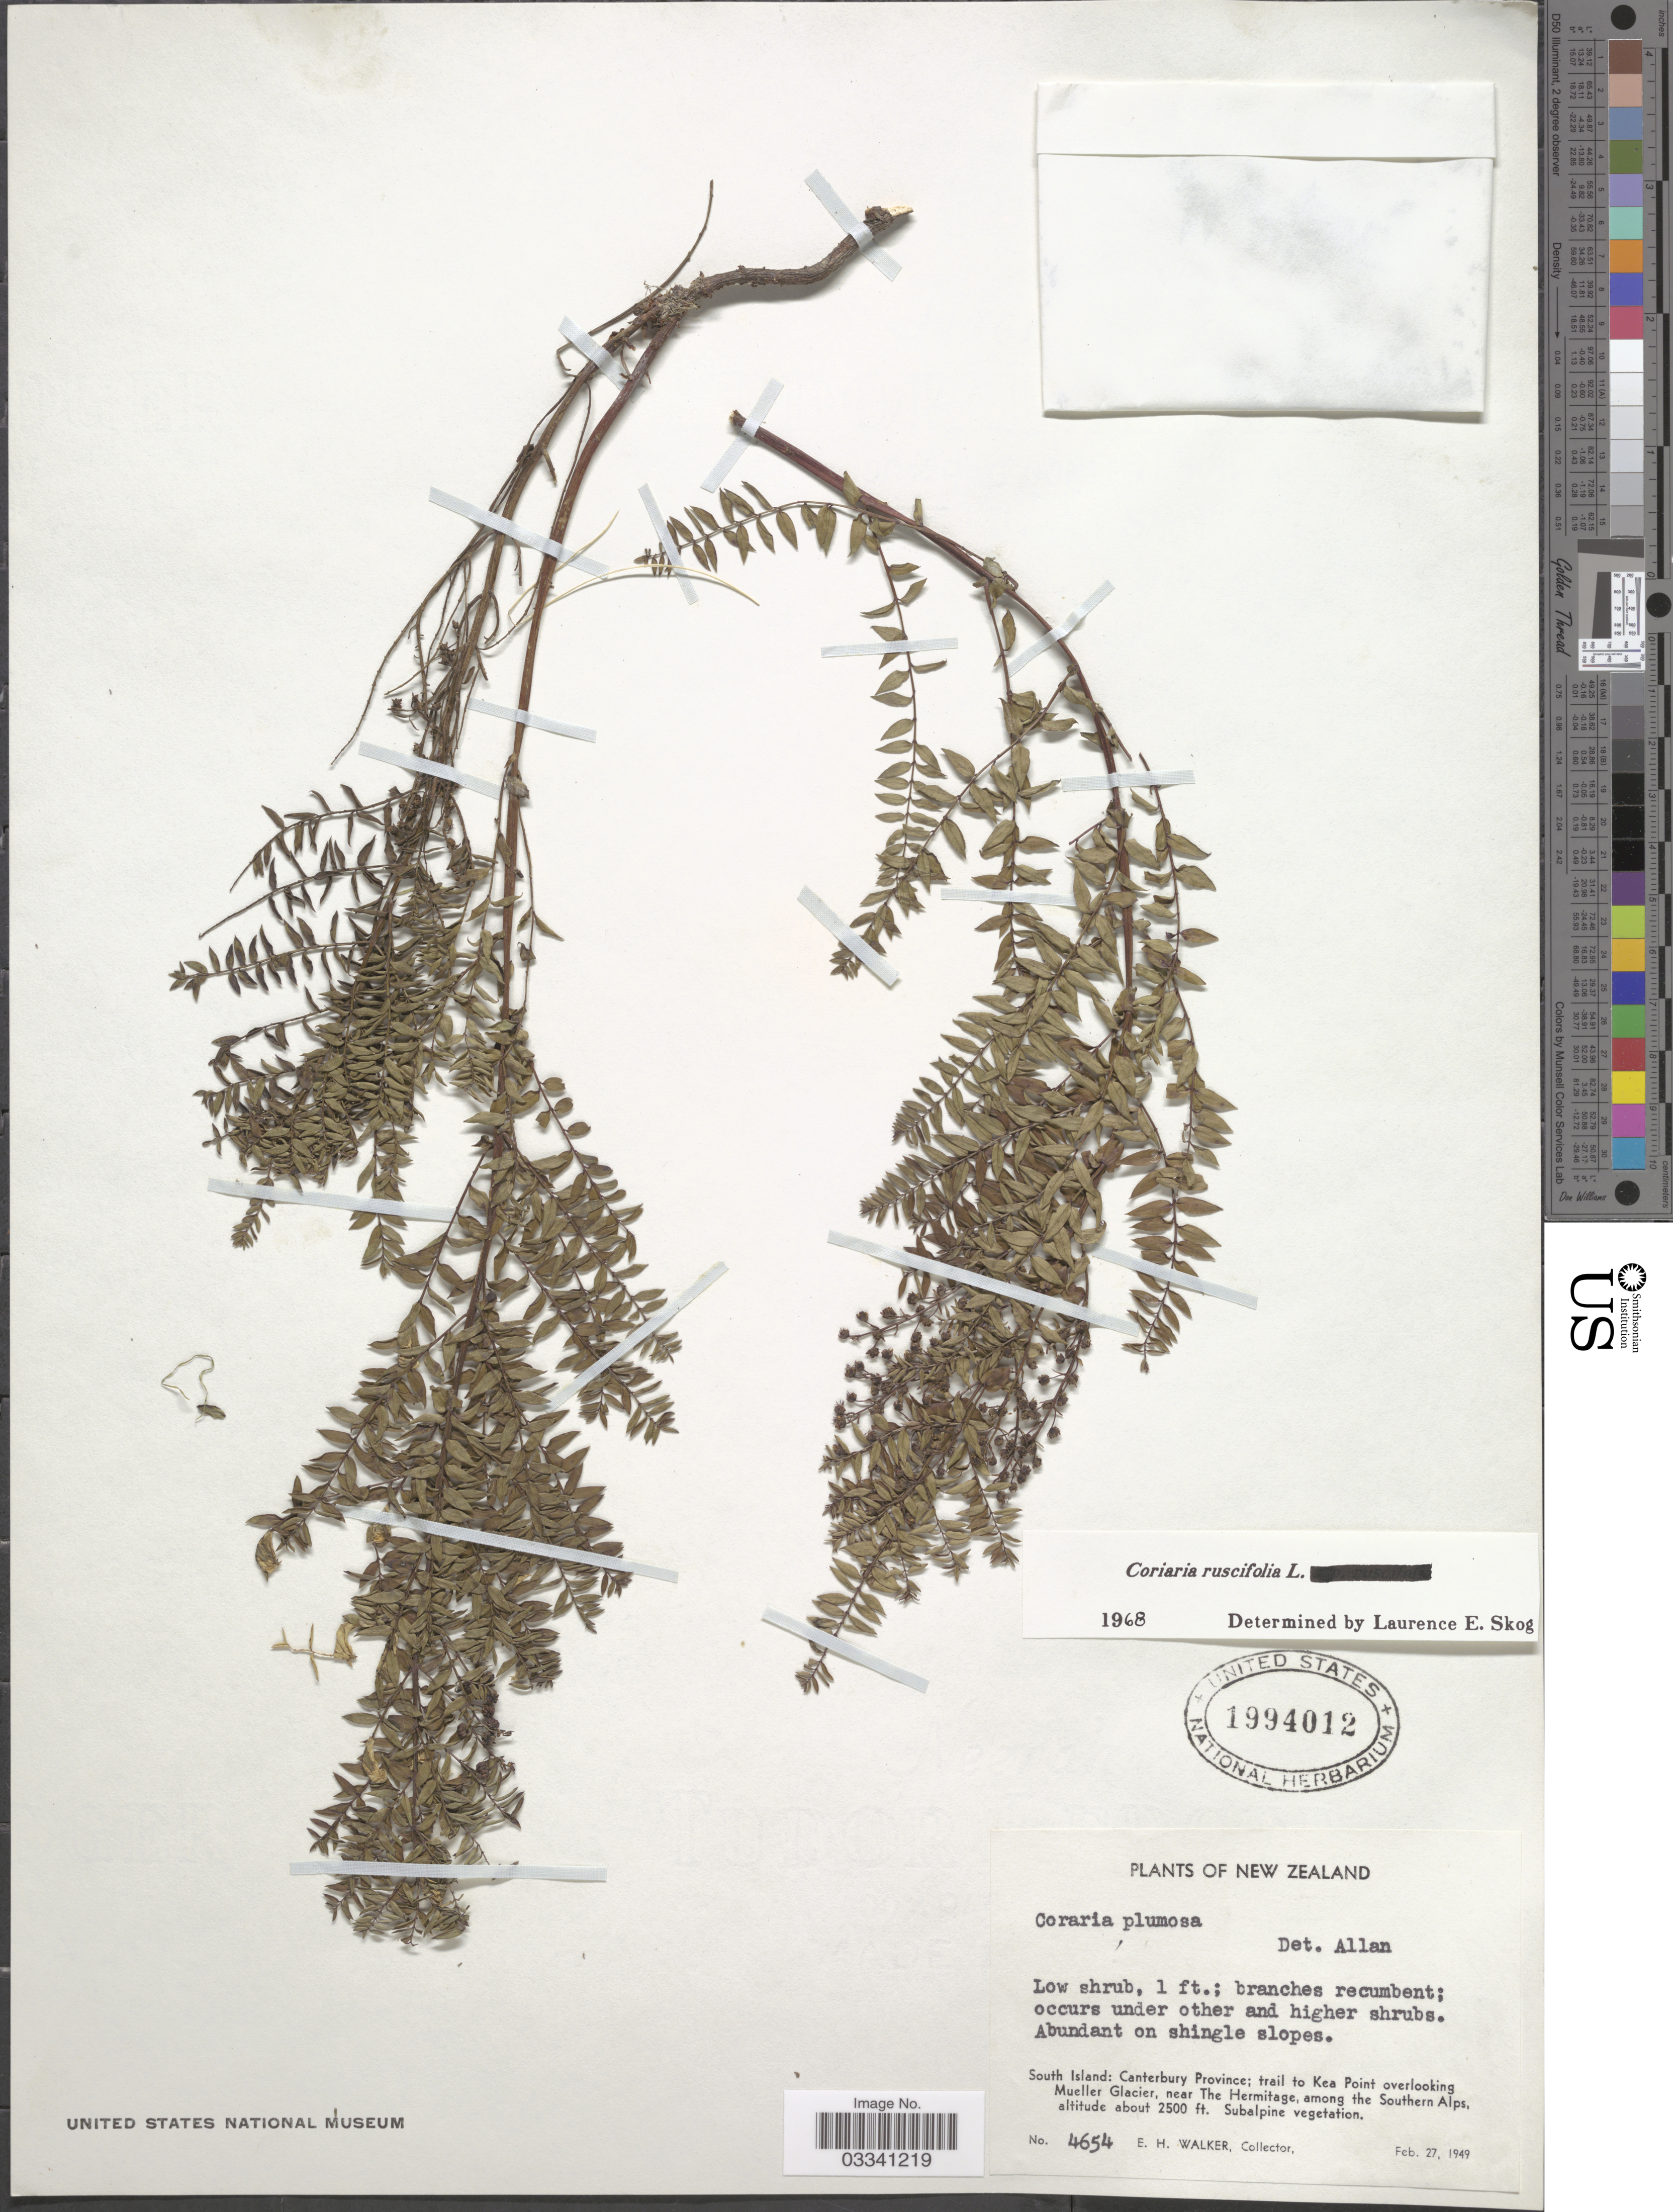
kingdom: Plantae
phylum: Tracheophyta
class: Magnoliopsida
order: Cucurbitales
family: Coriariaceae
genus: Coriaria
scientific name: Coriaria ruscifolia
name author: L.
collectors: E. H. Walker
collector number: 4654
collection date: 1949-02-27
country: New Zealand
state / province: Canterbury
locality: South Island: trail to Kea Point overlooking Mueller Glacier, near The Hermitage, among the Southern Alps.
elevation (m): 762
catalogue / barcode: US 1994012